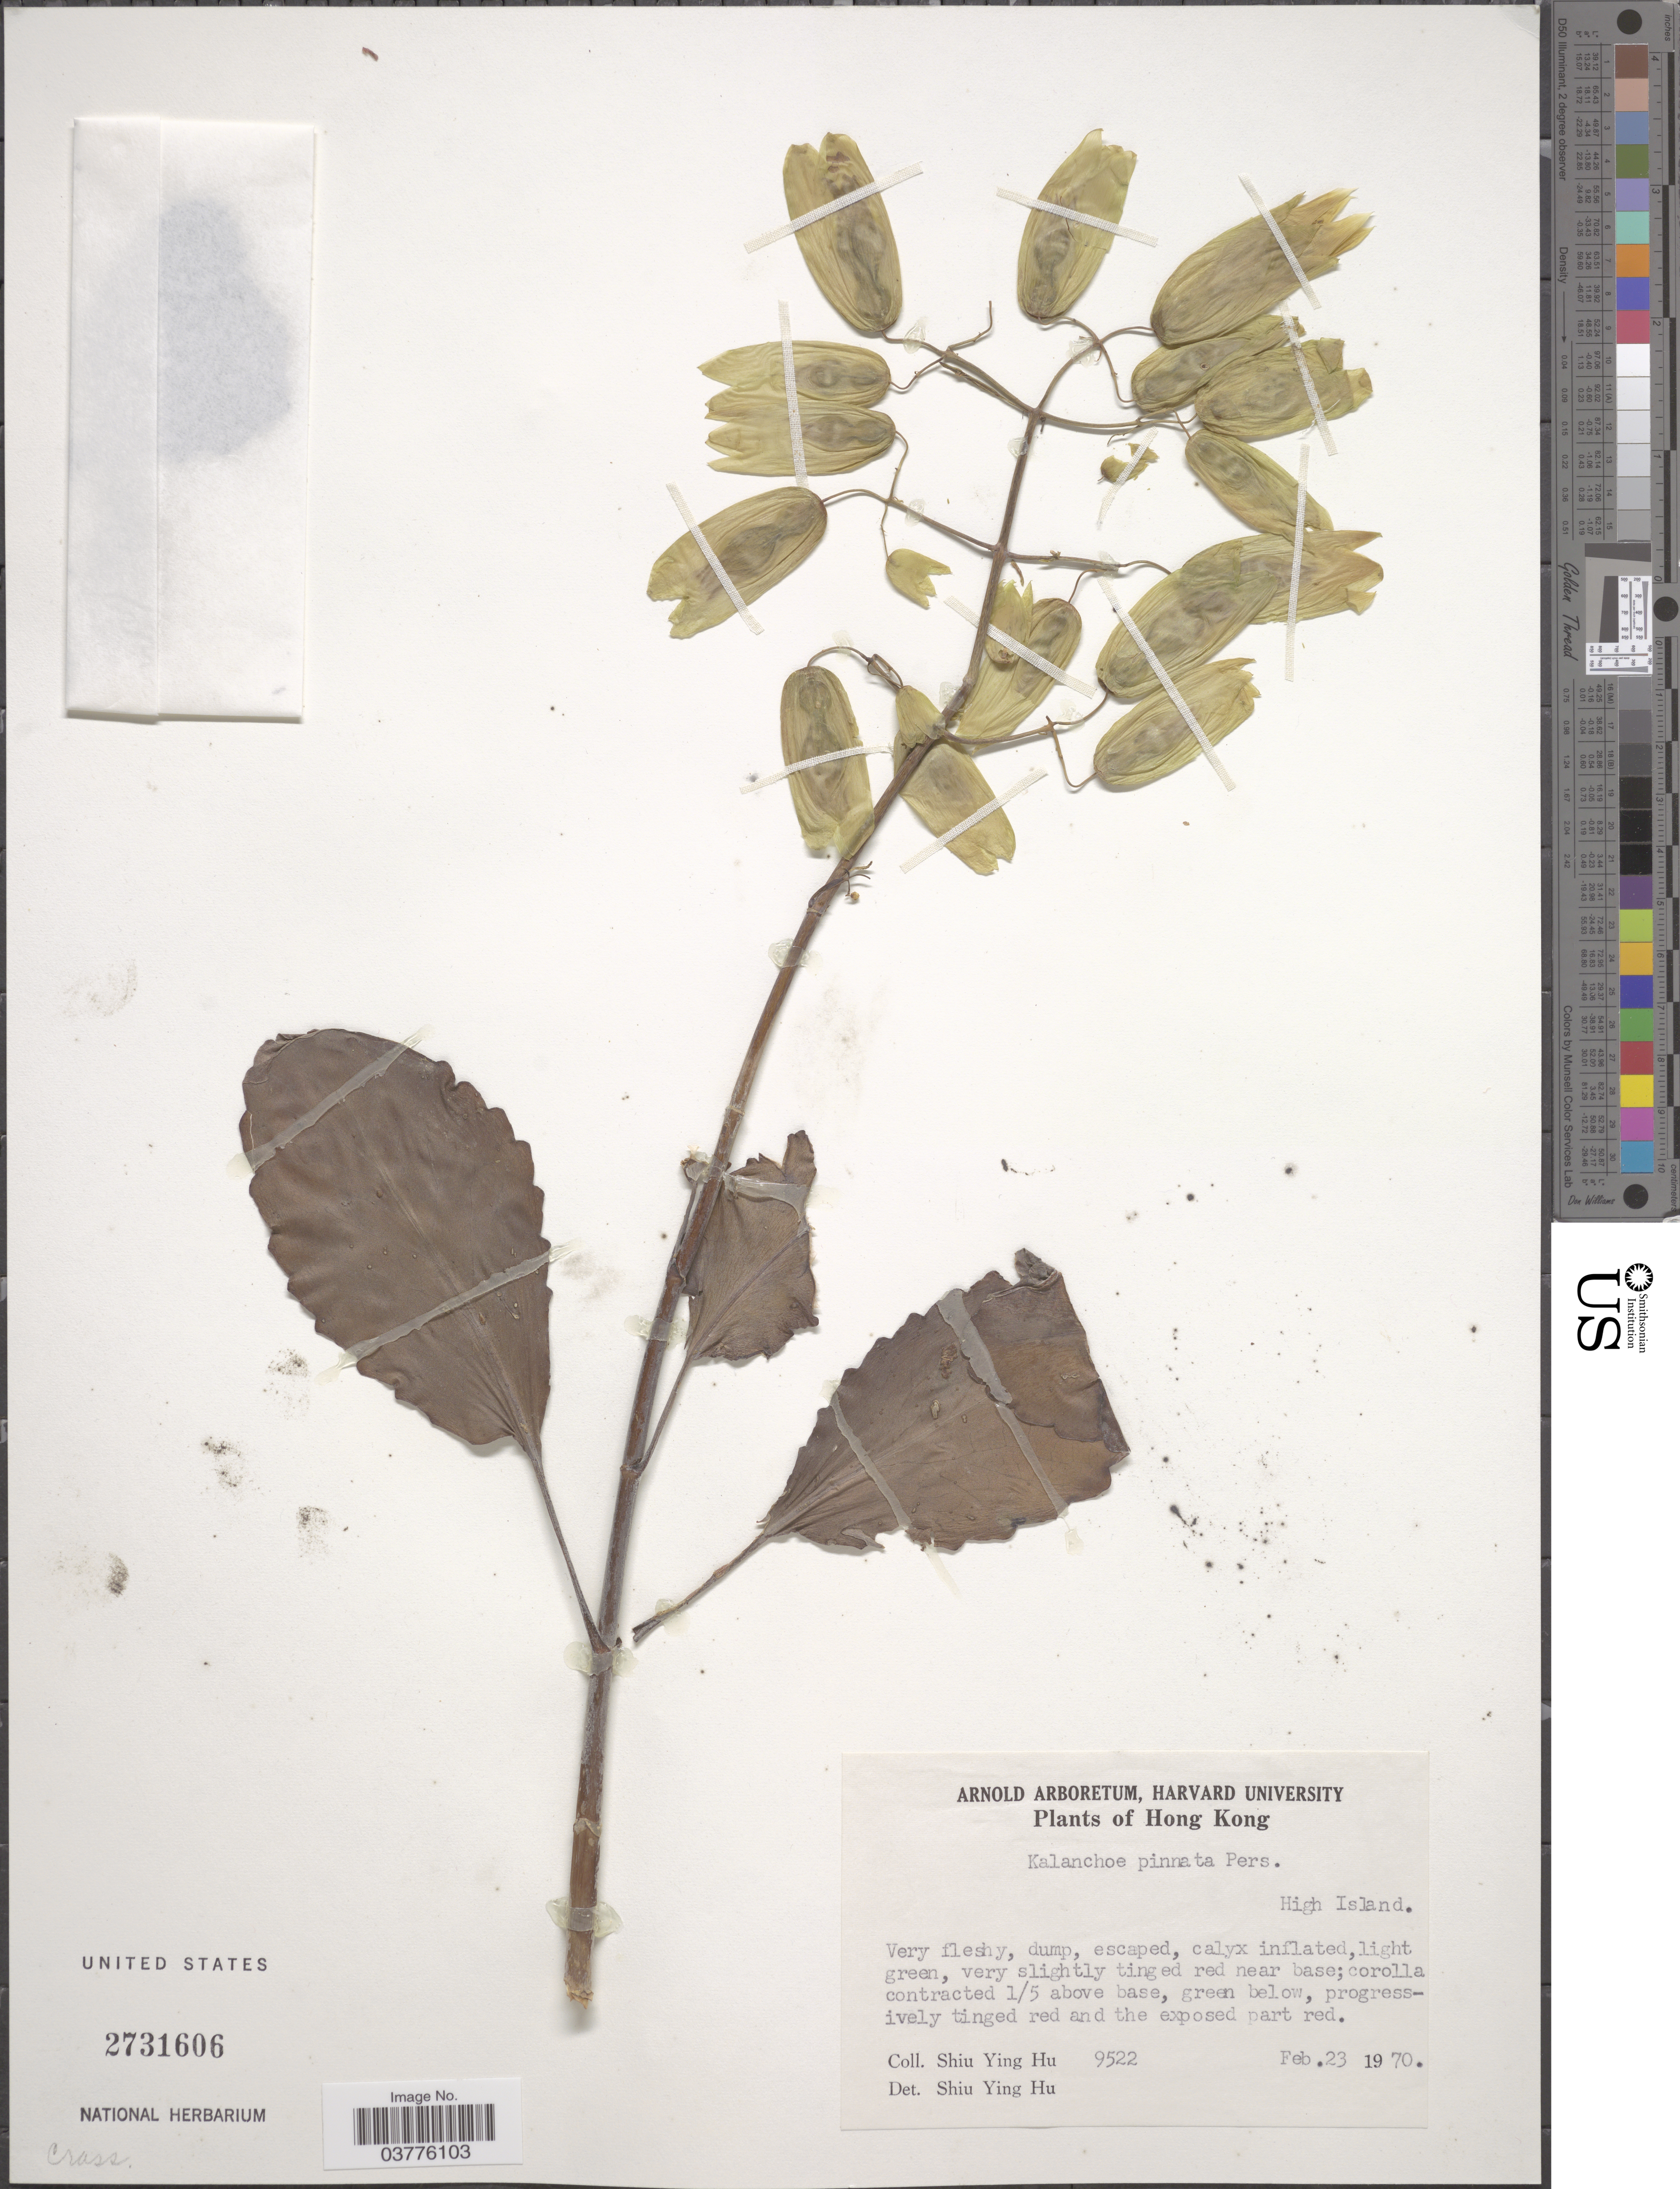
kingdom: Plantae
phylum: Tracheophyta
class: Magnoliopsida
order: Saxifragales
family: Crassulaceae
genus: Kalanchoe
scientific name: Kalanchoe pinnata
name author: (Lam.) Pers.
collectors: S. Y. Hu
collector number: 9522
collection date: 1970-02-23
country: China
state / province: Hong Kong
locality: High Island.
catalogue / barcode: US 2731606